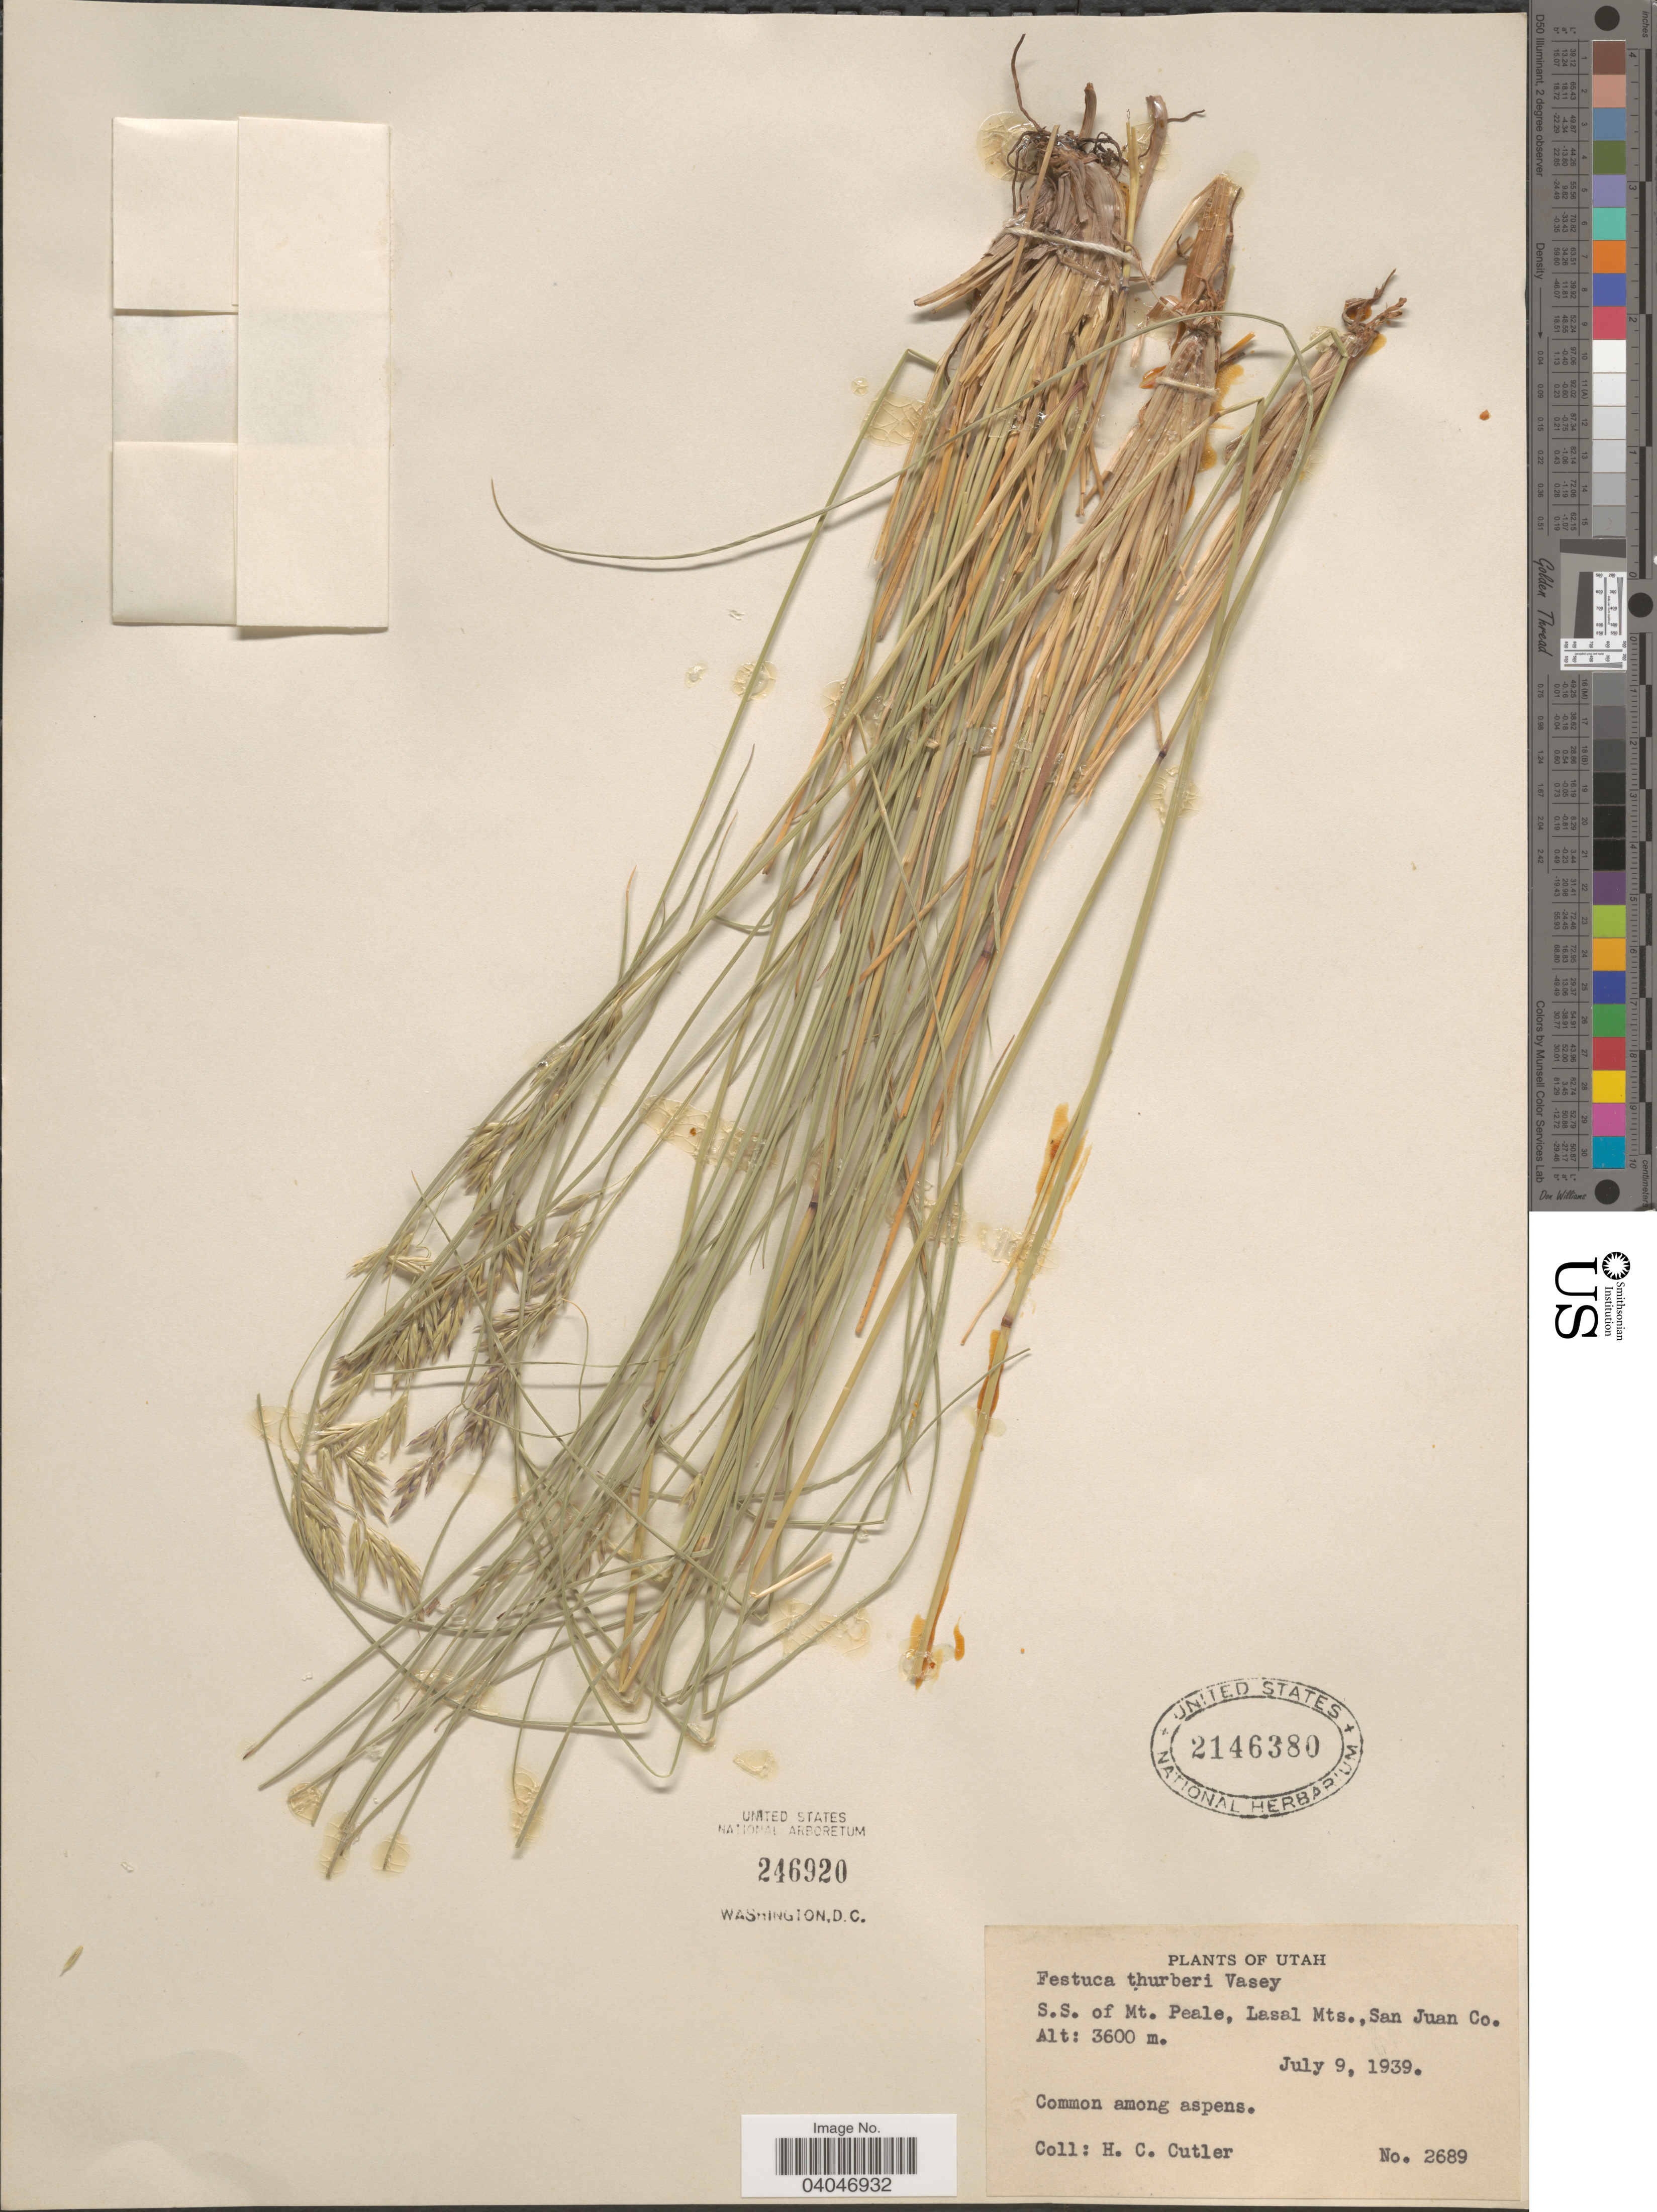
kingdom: Plantae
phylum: Tracheophyta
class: Liliopsida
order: Poales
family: Poaceae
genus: Festuca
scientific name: Festuca thurberi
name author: Vasey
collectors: H. C. Cutler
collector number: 2689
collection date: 1939-07-09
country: United States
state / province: Utah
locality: S.S. of Mt. Peale, Lasal Mts.,San Juan Co.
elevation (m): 3600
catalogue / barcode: US 2146380